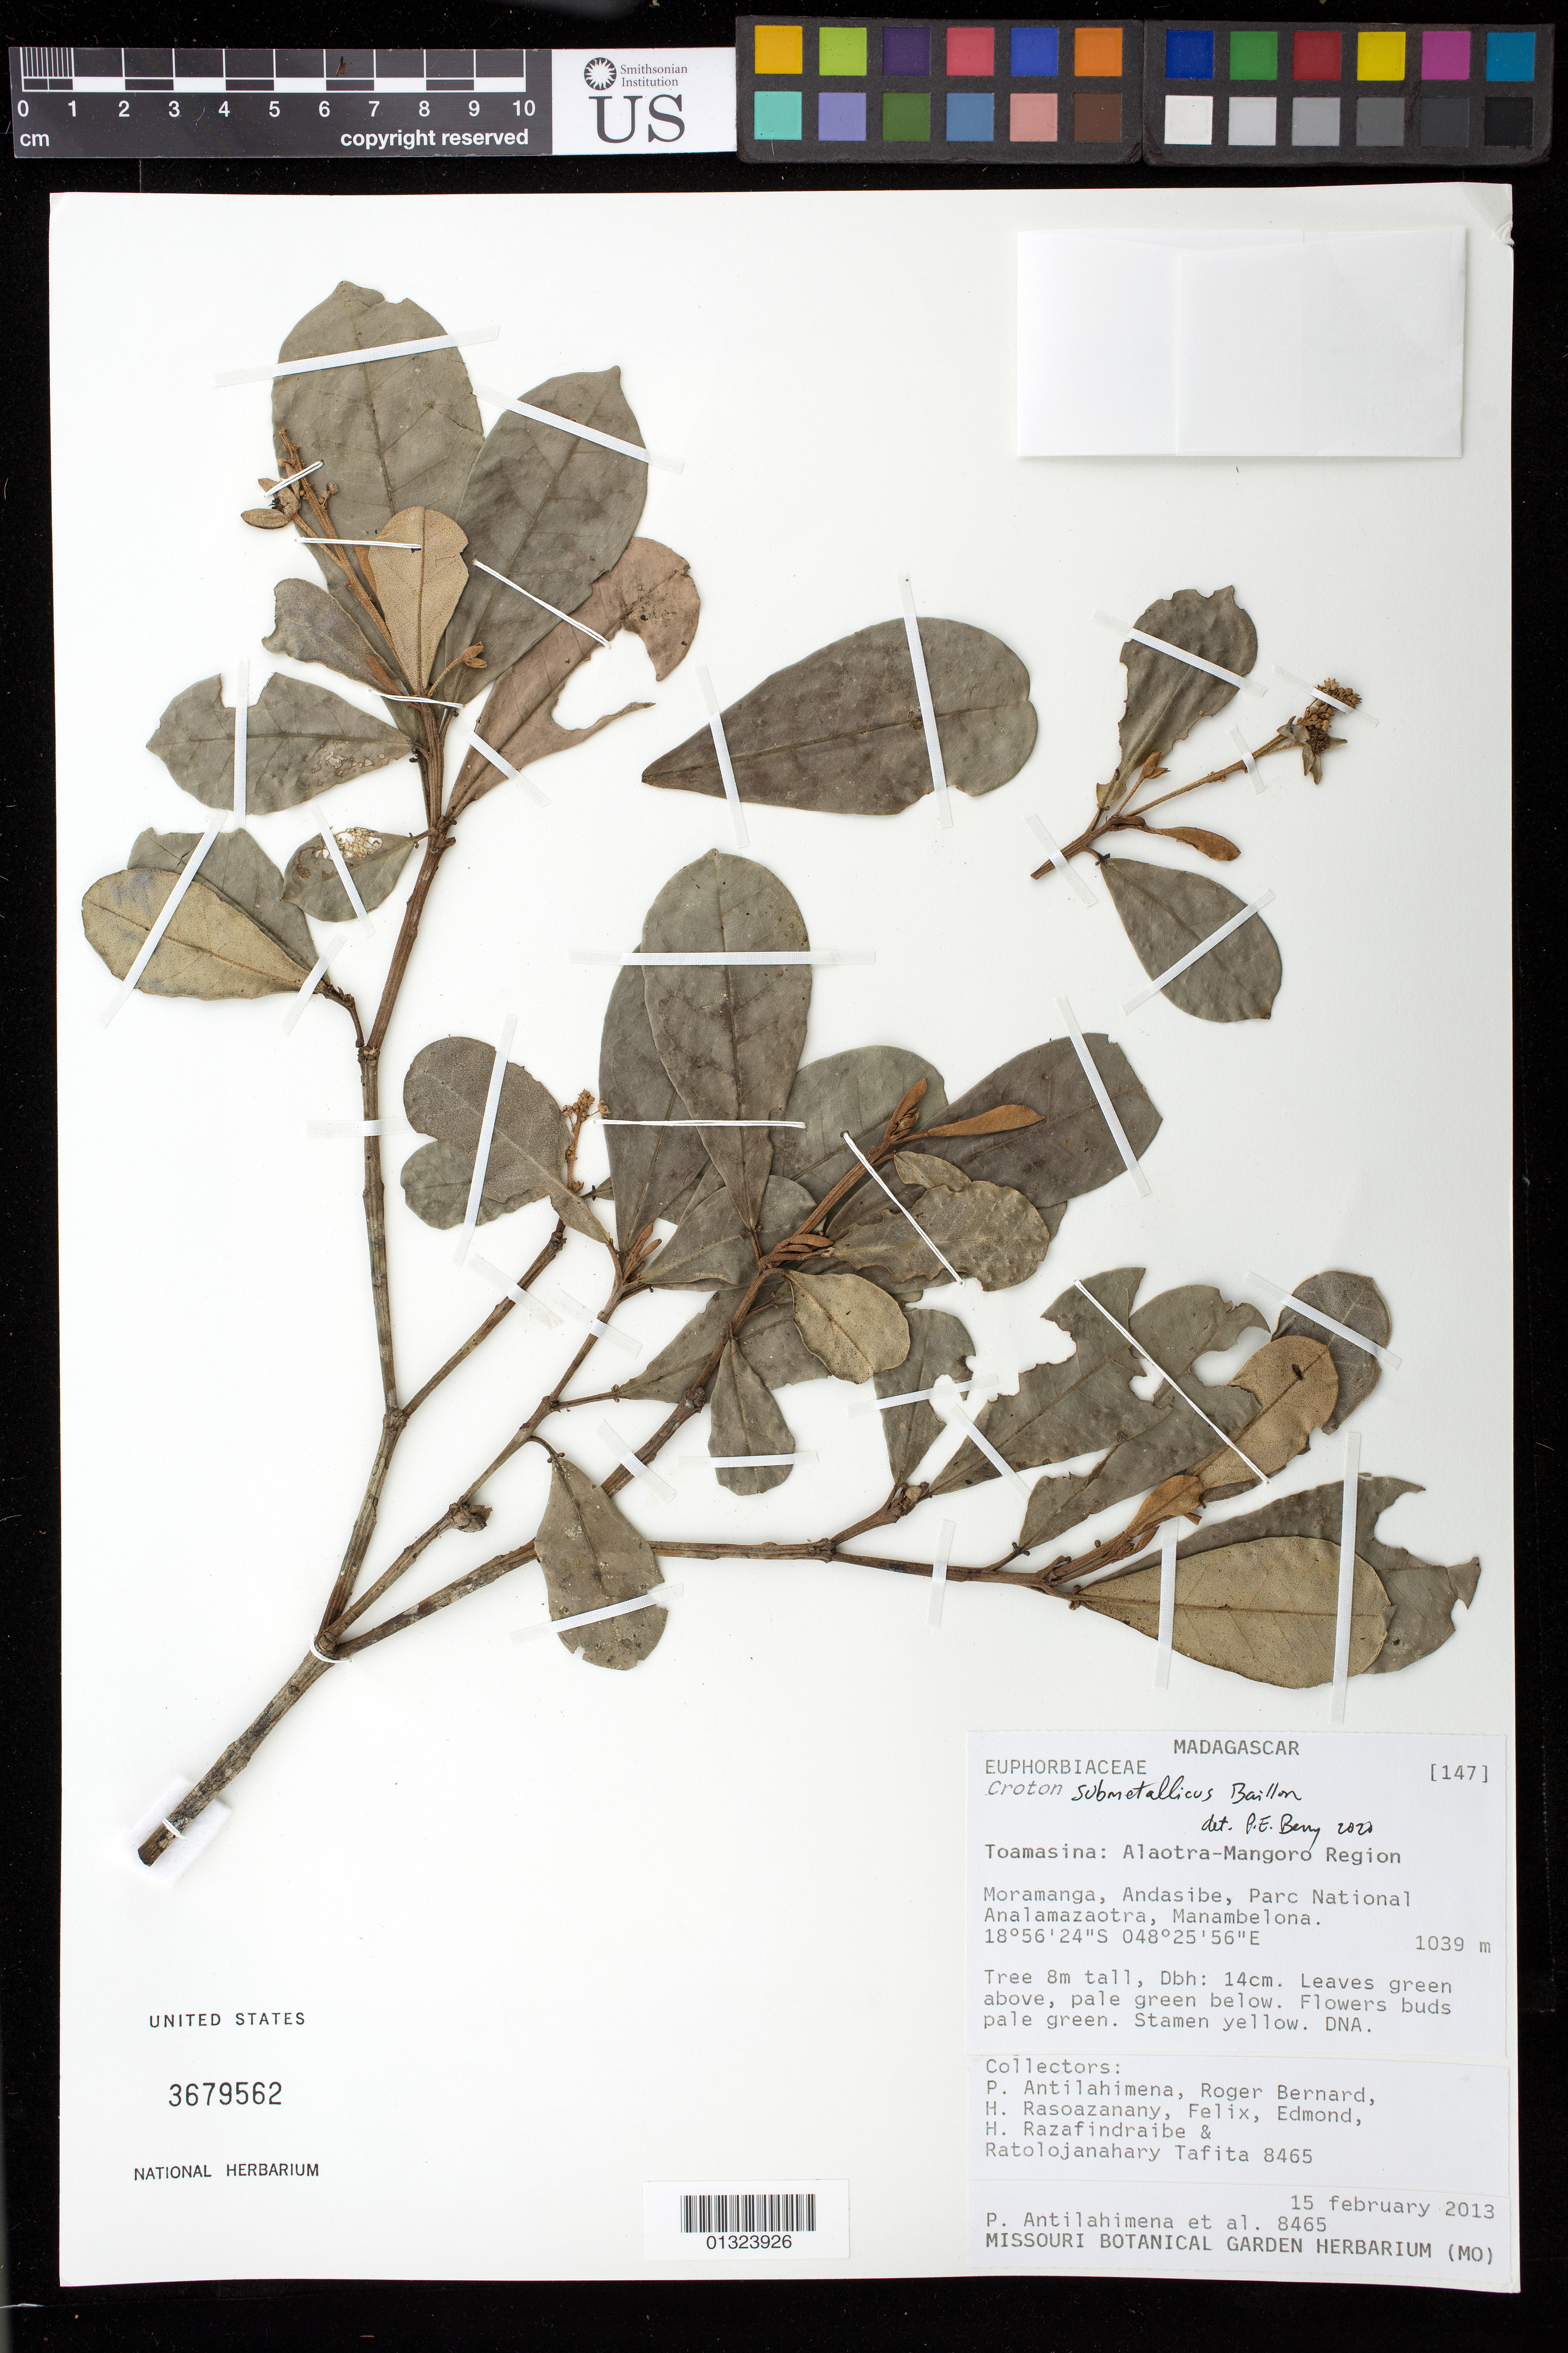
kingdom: Plantae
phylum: Tracheophyta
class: Magnoliopsida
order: Malpighiales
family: Euphorbiaceae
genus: Croton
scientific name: Croton submetallicus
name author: Baill.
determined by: Berry, Paul E.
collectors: P. Antilahimena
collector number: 8465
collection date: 2013-02-15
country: Madagascar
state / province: Alaotra Mangoro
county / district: Moramanga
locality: Alaotra-Mangoro Region. Commune Andasibe, Parc National Analamazaotra, Manambelona.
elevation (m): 1039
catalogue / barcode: US 3679562